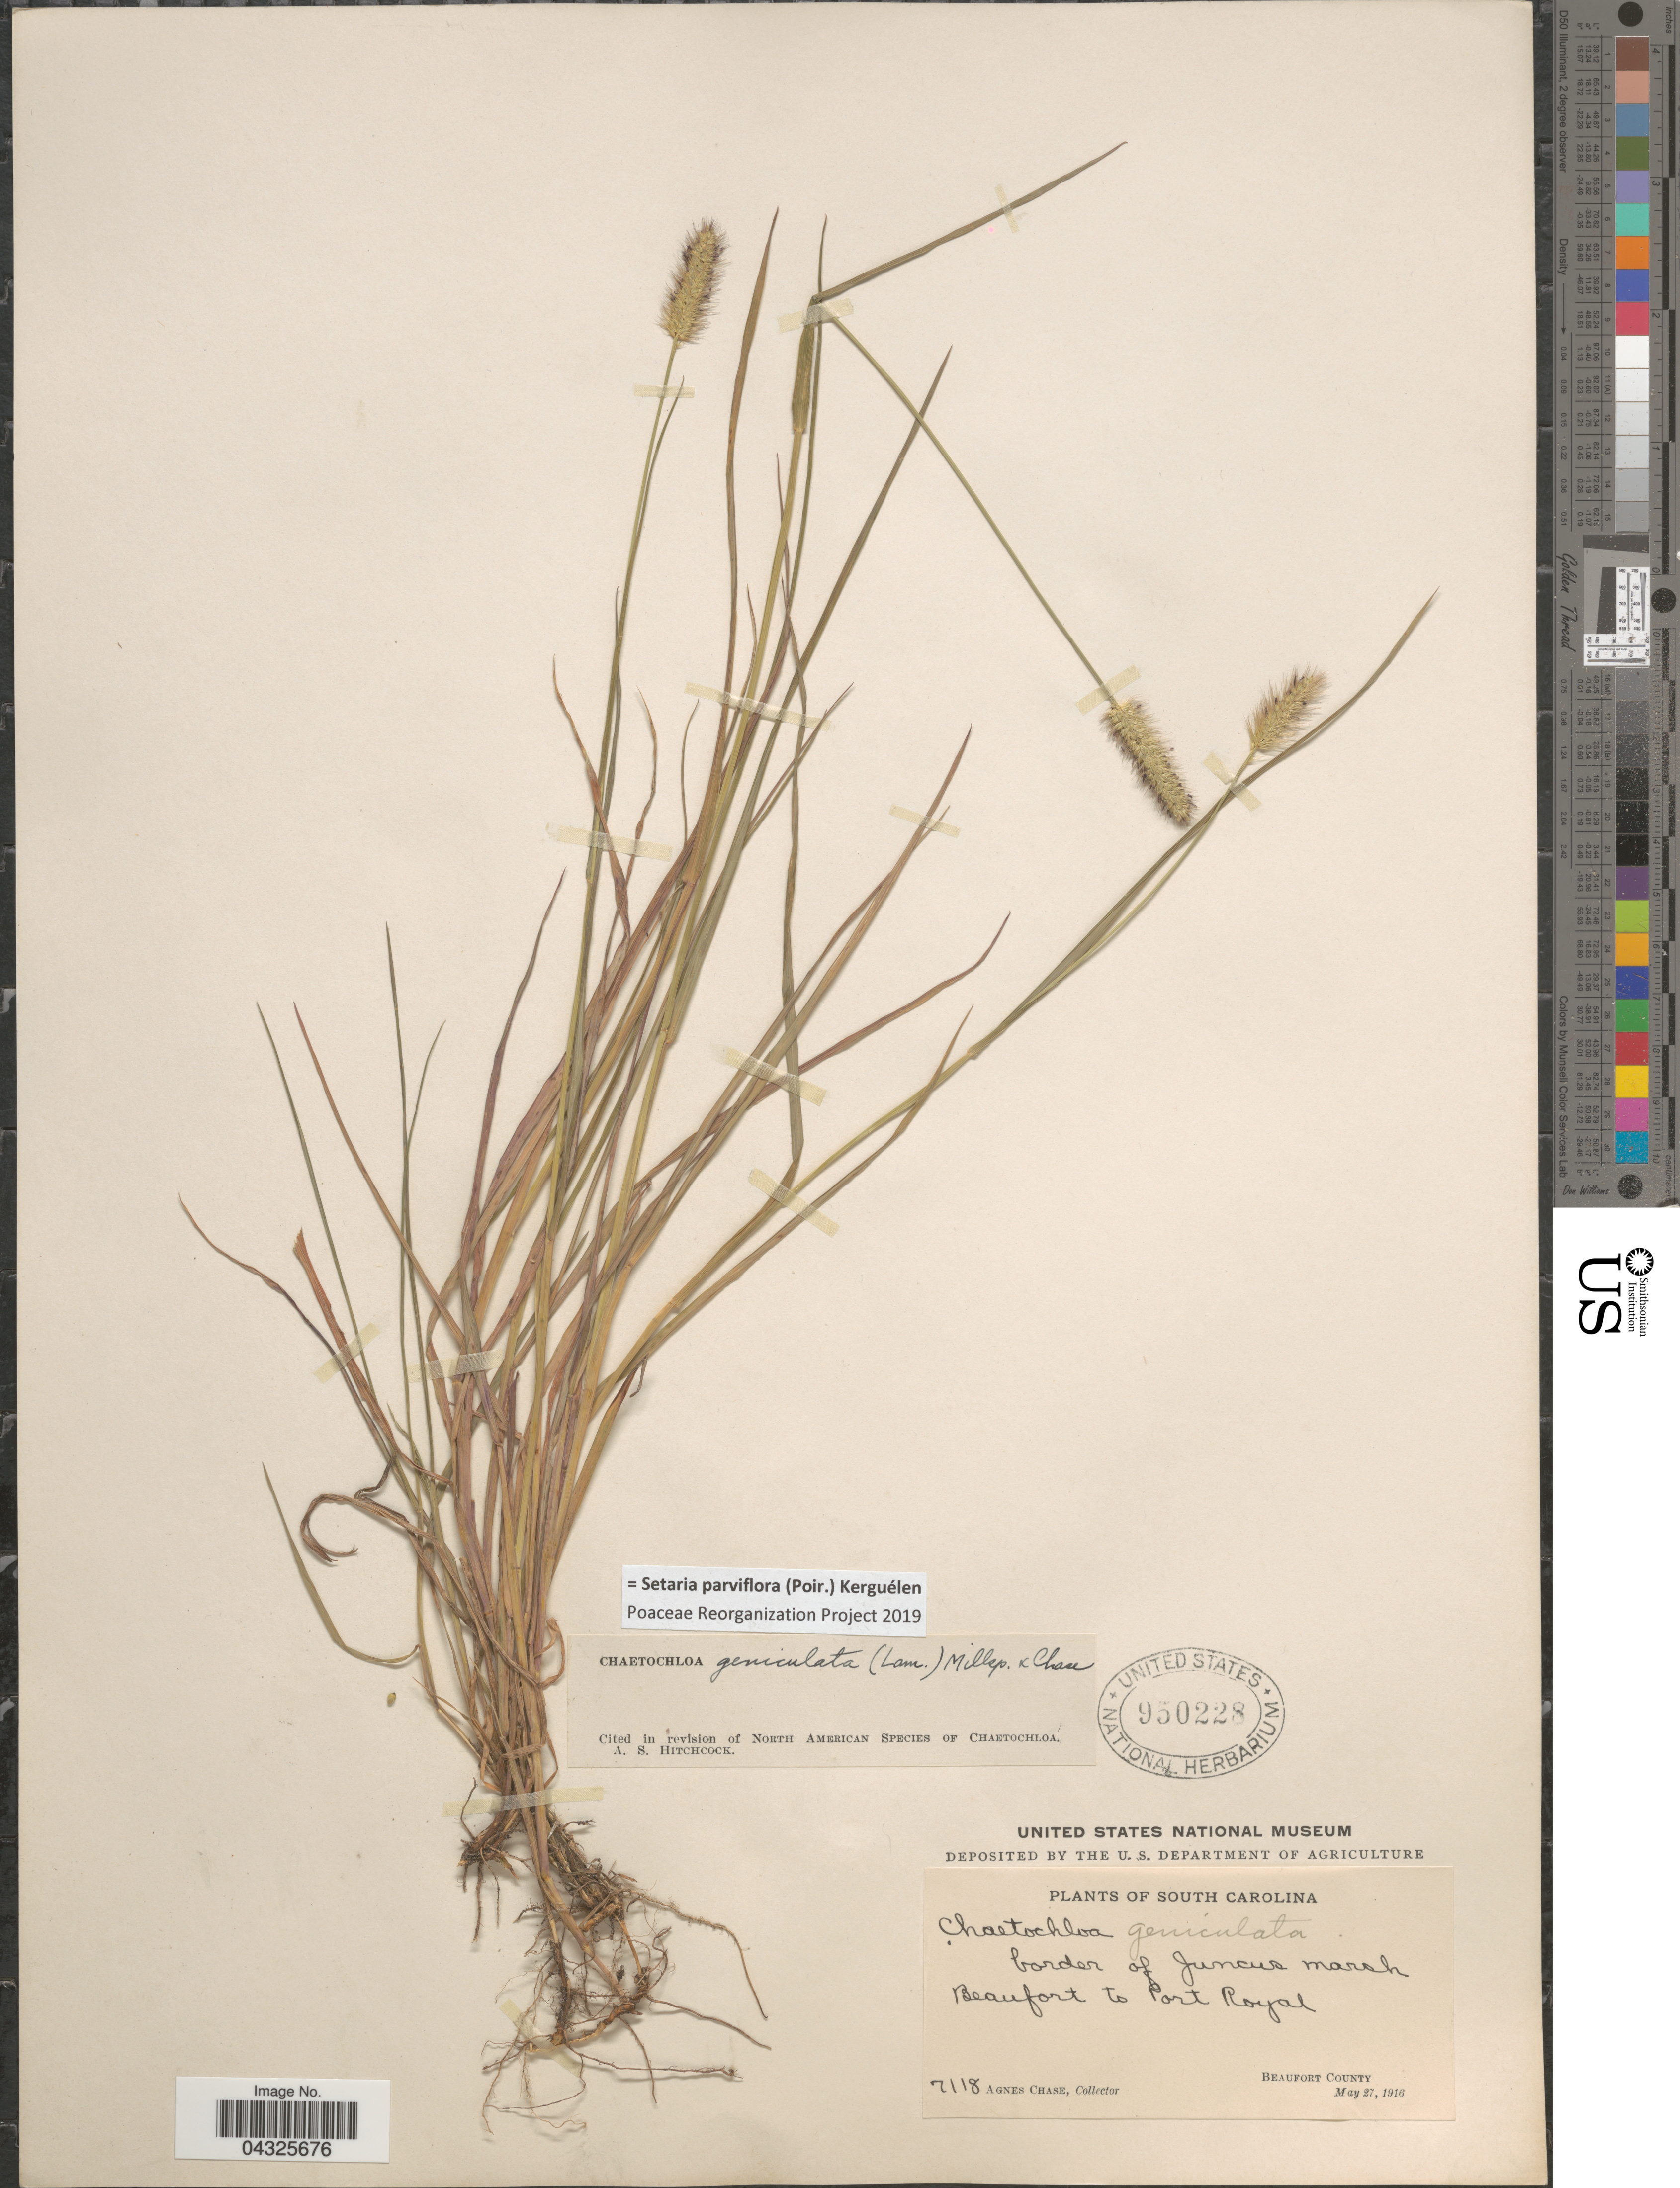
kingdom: Plantae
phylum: Tracheophyta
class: Liliopsida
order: Poales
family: Poaceae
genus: Setaria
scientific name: Setaria parviflora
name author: (Poir.) Kerguélen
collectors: A. Chase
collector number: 7118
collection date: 1916-05-27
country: United States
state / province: South Carolina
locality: Border of Juncus marsh Beaufort to Port Royal. Beaufort County.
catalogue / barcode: US 950228